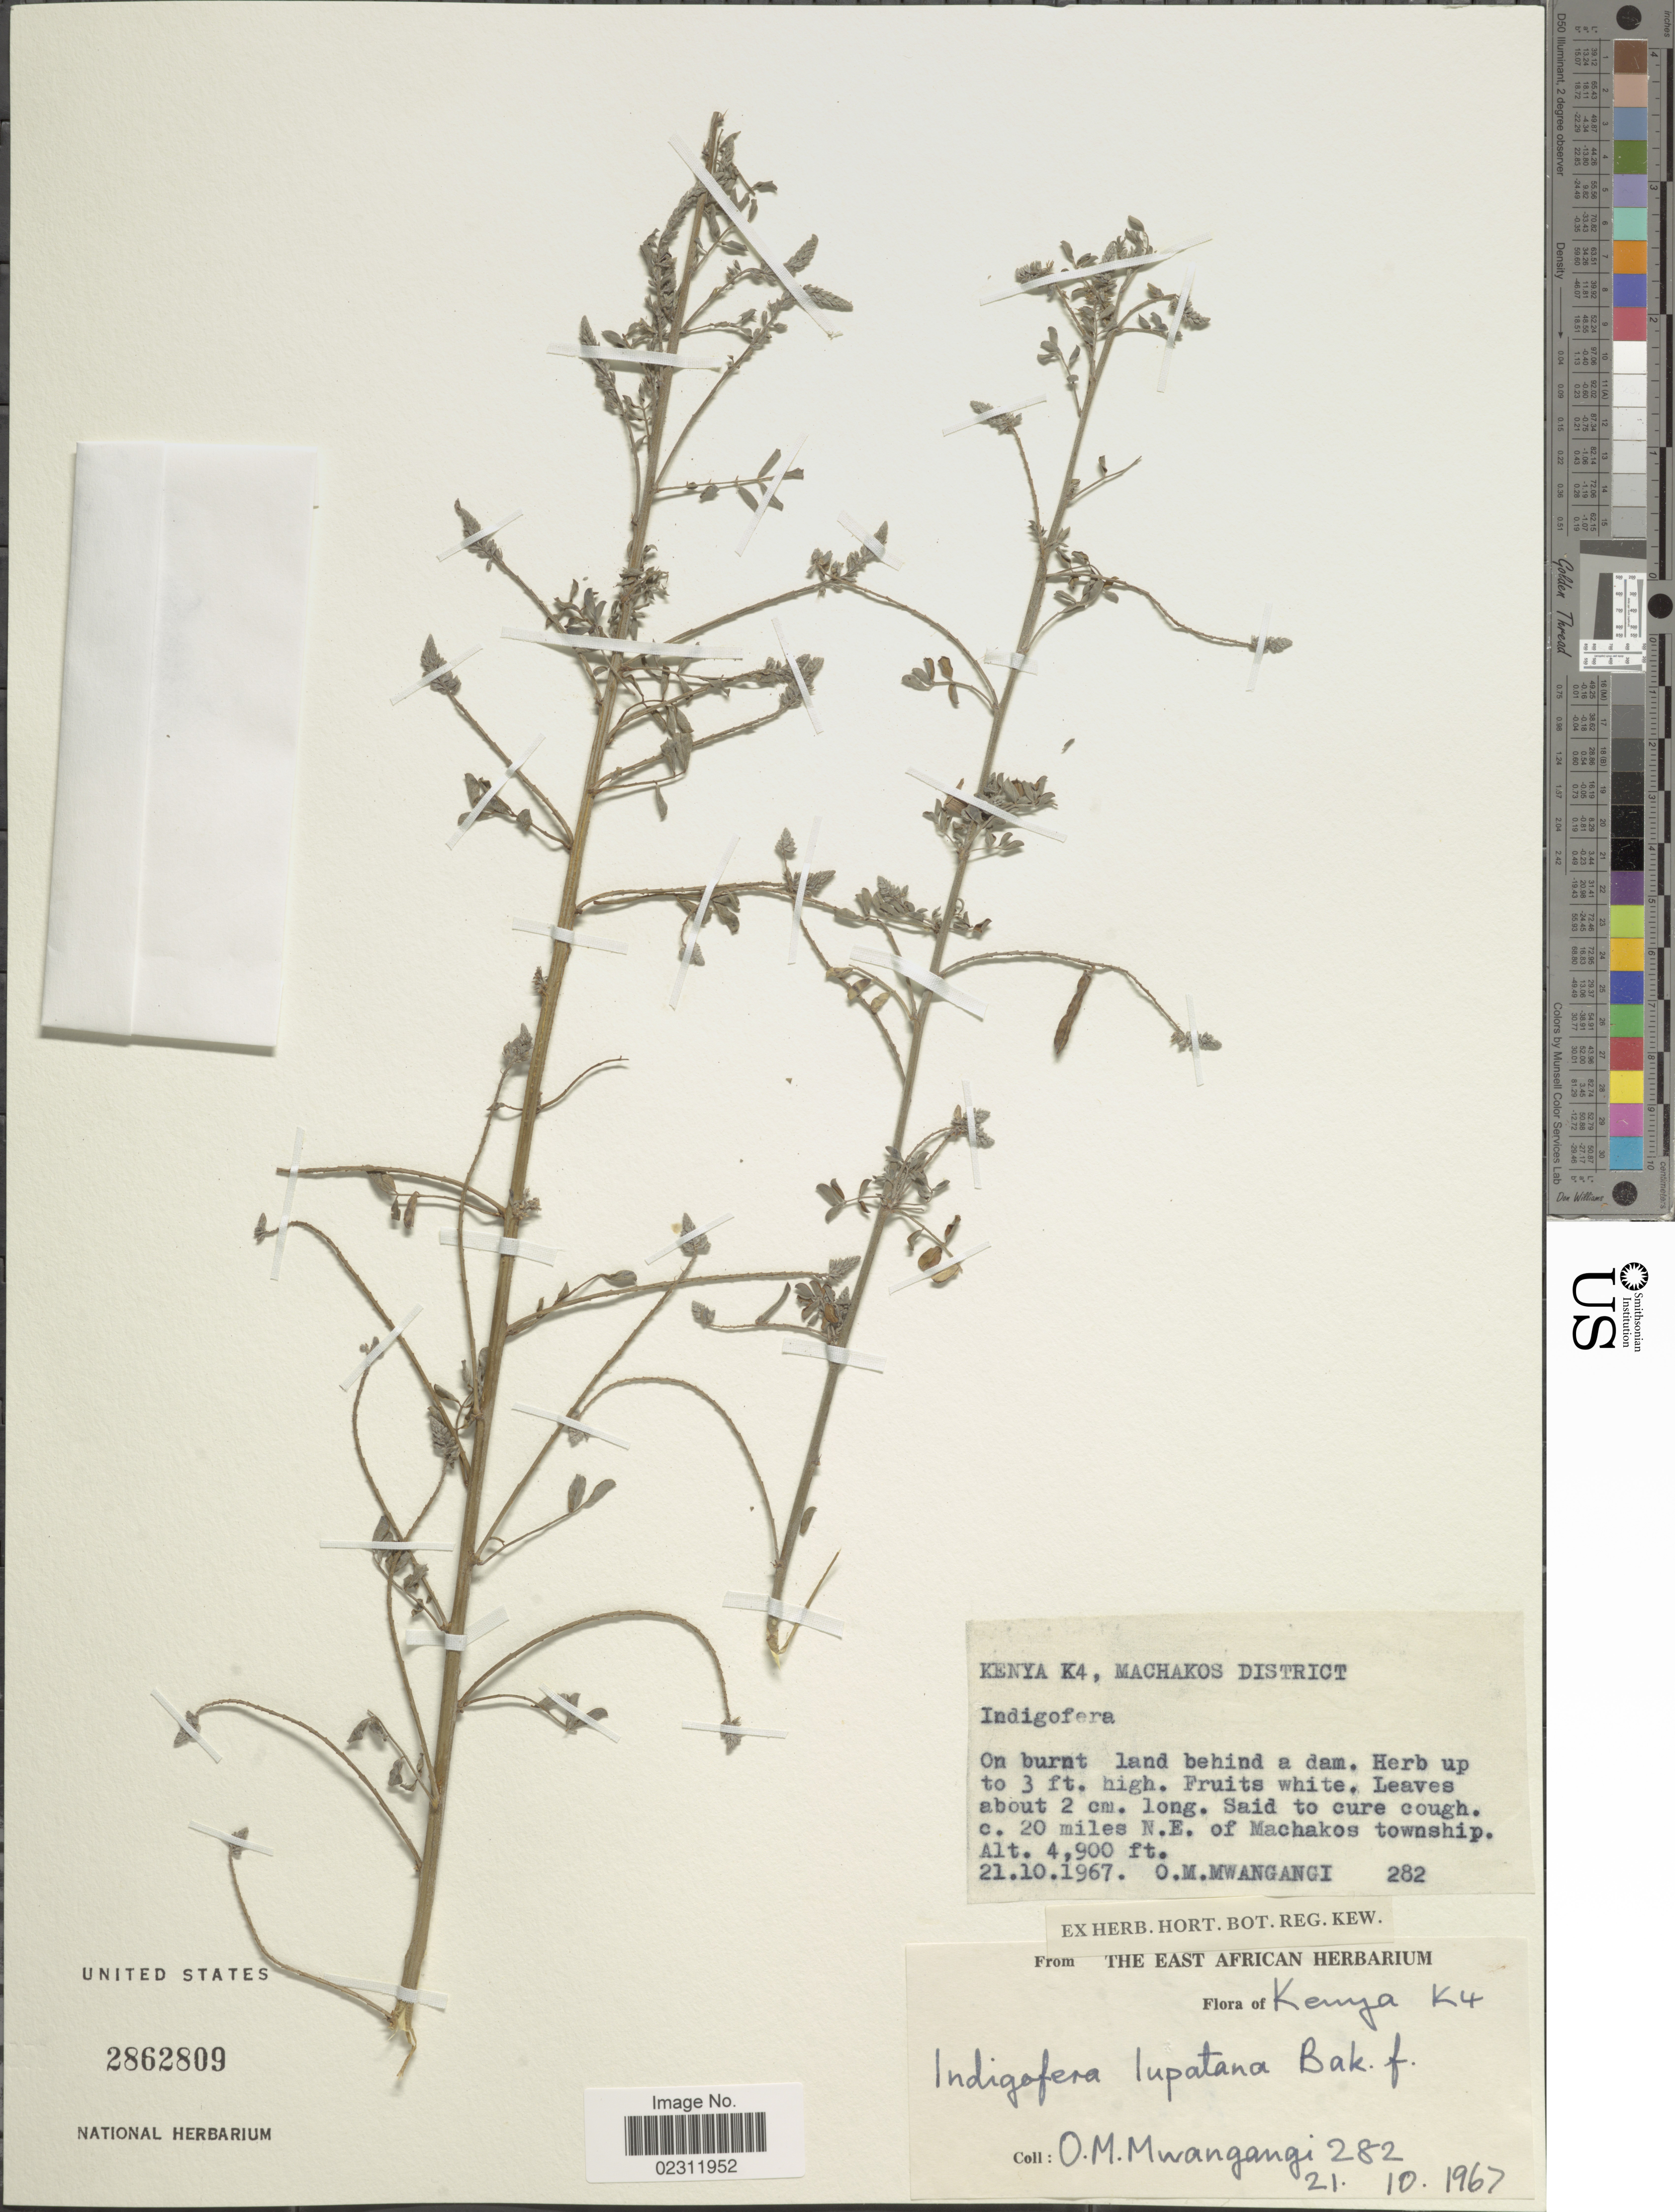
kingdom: Plantae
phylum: Tracheophyta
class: Magnoliopsida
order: Fabales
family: Fabaceae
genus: Indigofera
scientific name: Indigofera longibarbata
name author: Engl.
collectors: O. M. Mwangangi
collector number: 282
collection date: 1967-10-21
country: Kenya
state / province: Machakos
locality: Kenya K4, c. 20 miles N.E. of Machakos township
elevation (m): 1494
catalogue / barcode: US 2862809